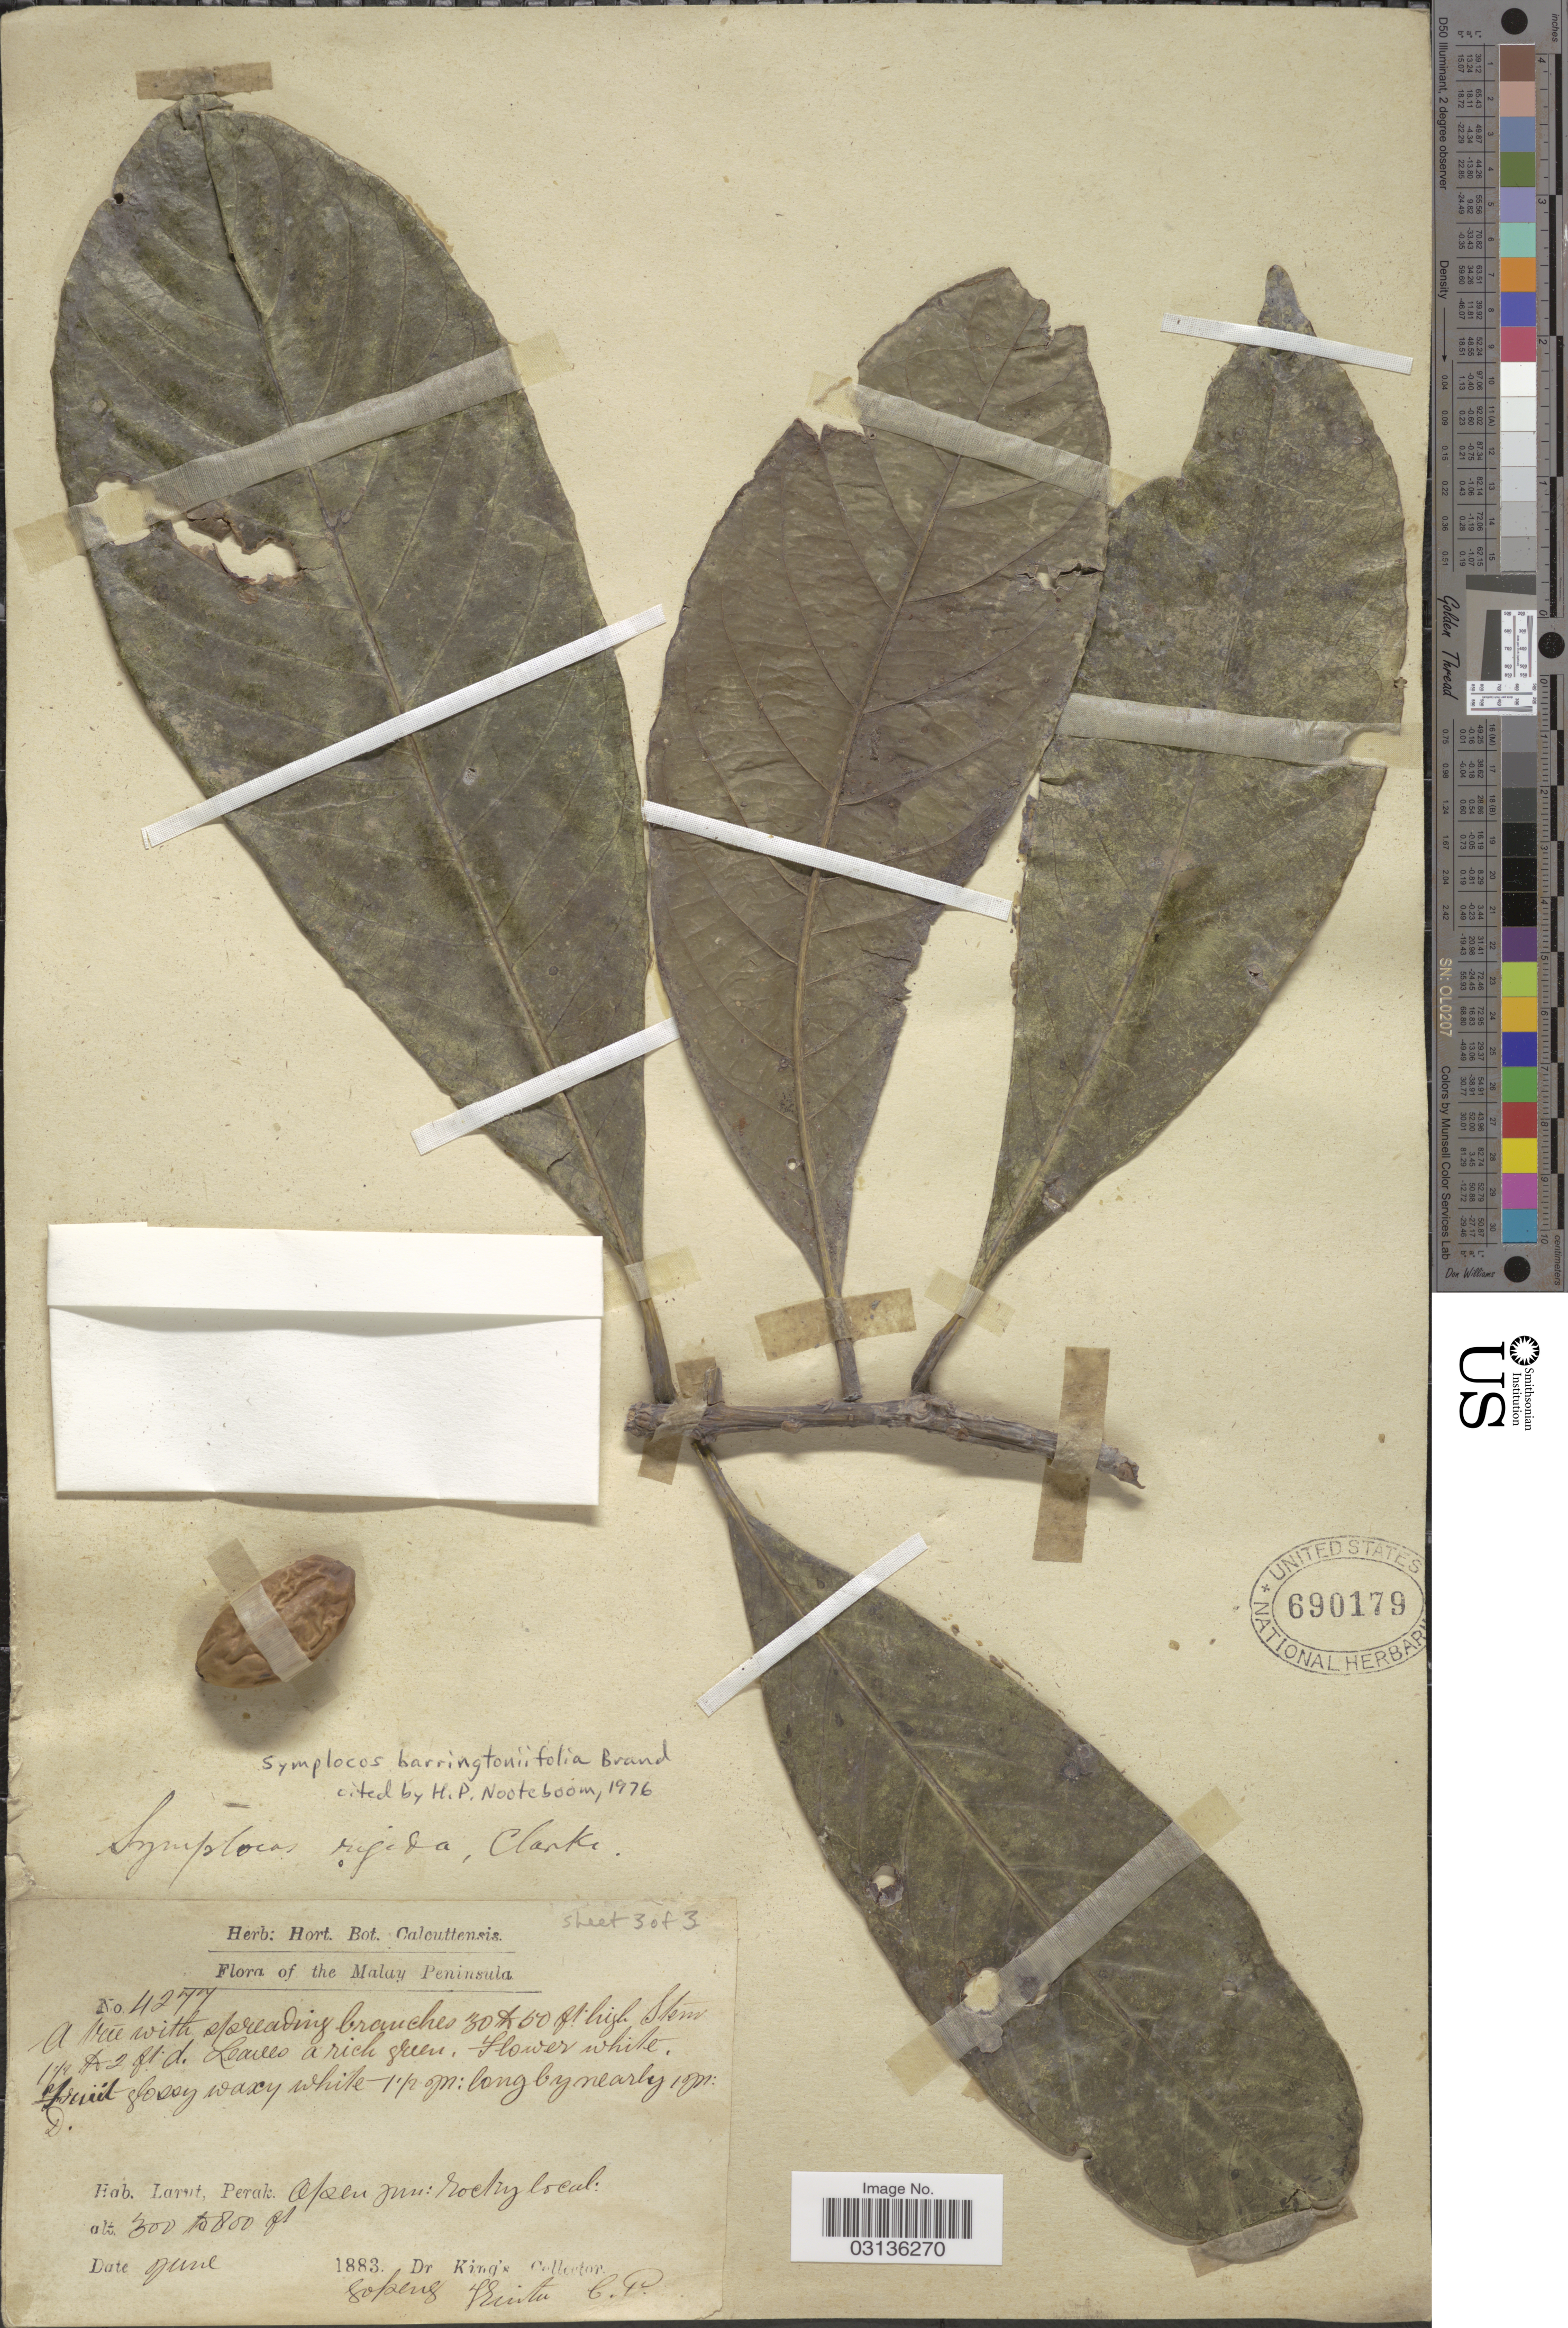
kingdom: Plantae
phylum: Tracheophyta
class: Magnoliopsida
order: Ericales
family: Symplocaceae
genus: Symplocos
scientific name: Symplocos barringtoniifolia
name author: Brand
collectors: Dr. King's collector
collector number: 4277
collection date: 1883-06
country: Malaysia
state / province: Perak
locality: The Malay Peninsula. Larut, Perak: Open jun.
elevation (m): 91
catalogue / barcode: US 690179